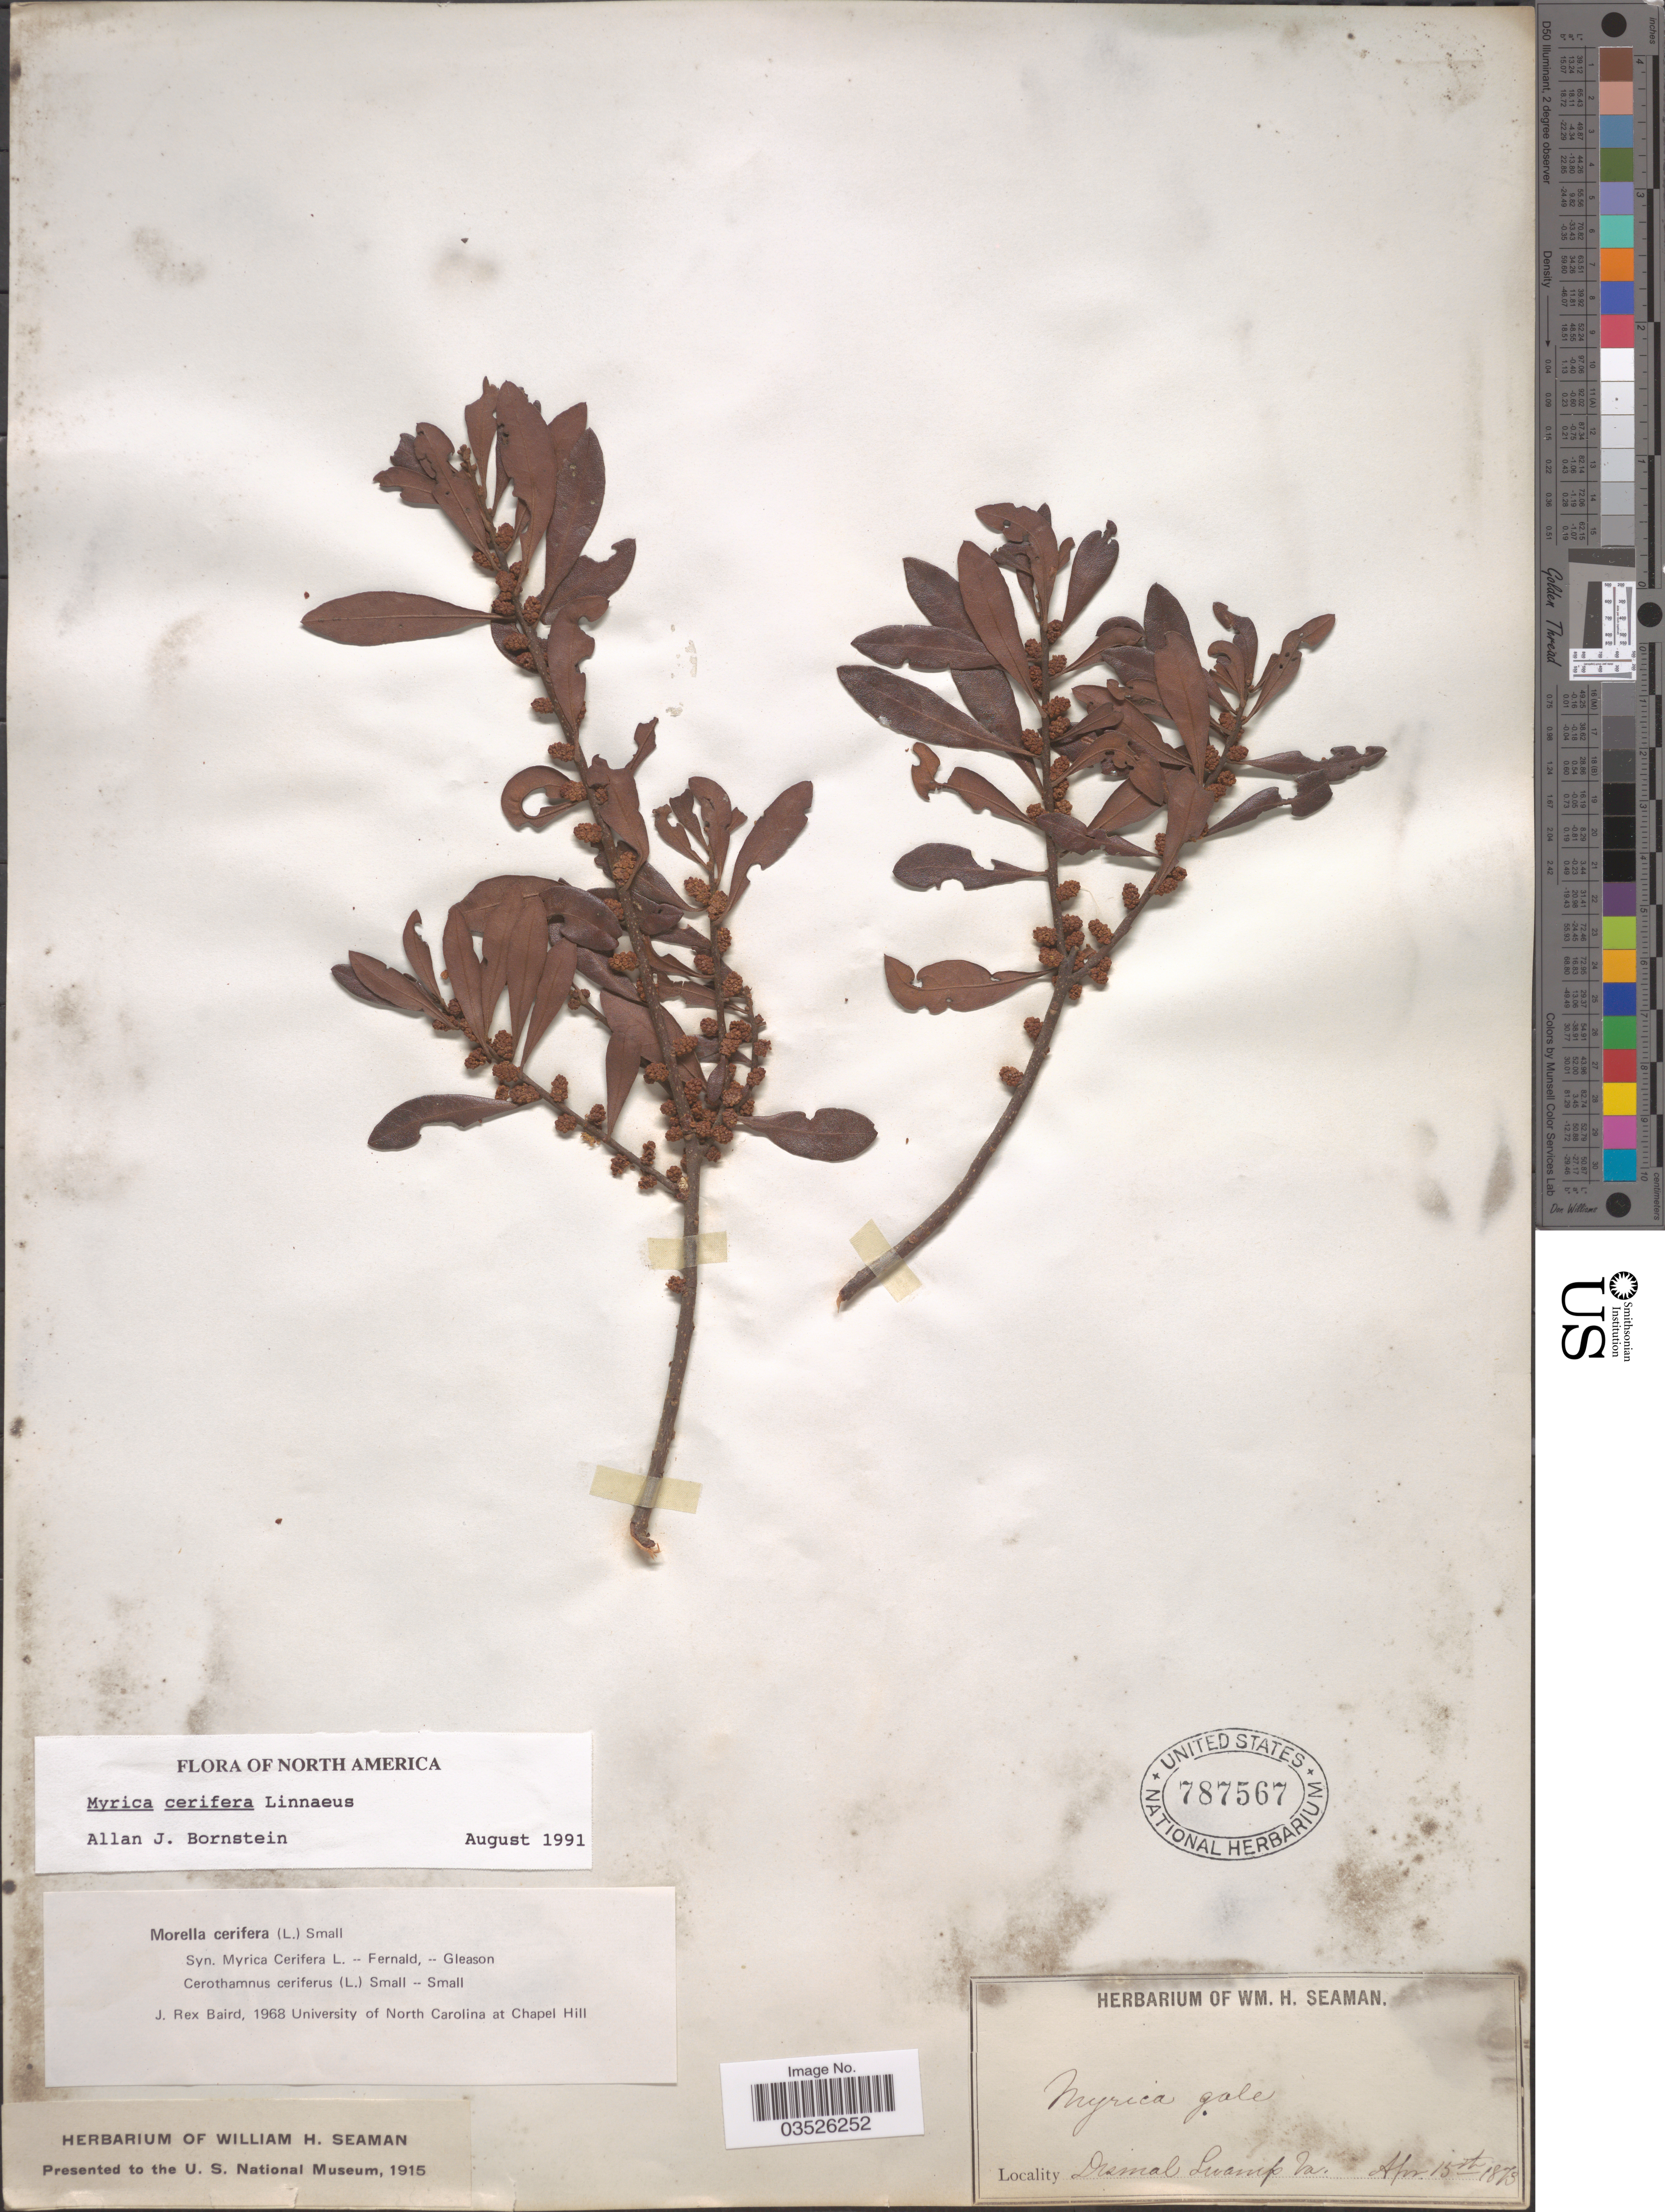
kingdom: Plantae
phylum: Tracheophyta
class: Magnoliopsida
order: Fagales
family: Myricaceae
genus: Morella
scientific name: Morella cerifera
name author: (L.) Small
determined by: Baird, James Rex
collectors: Ex herb. W. H. Seaman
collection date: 1878-04-15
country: United States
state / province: Virginia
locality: Dismal Swamp.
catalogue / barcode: US 787567